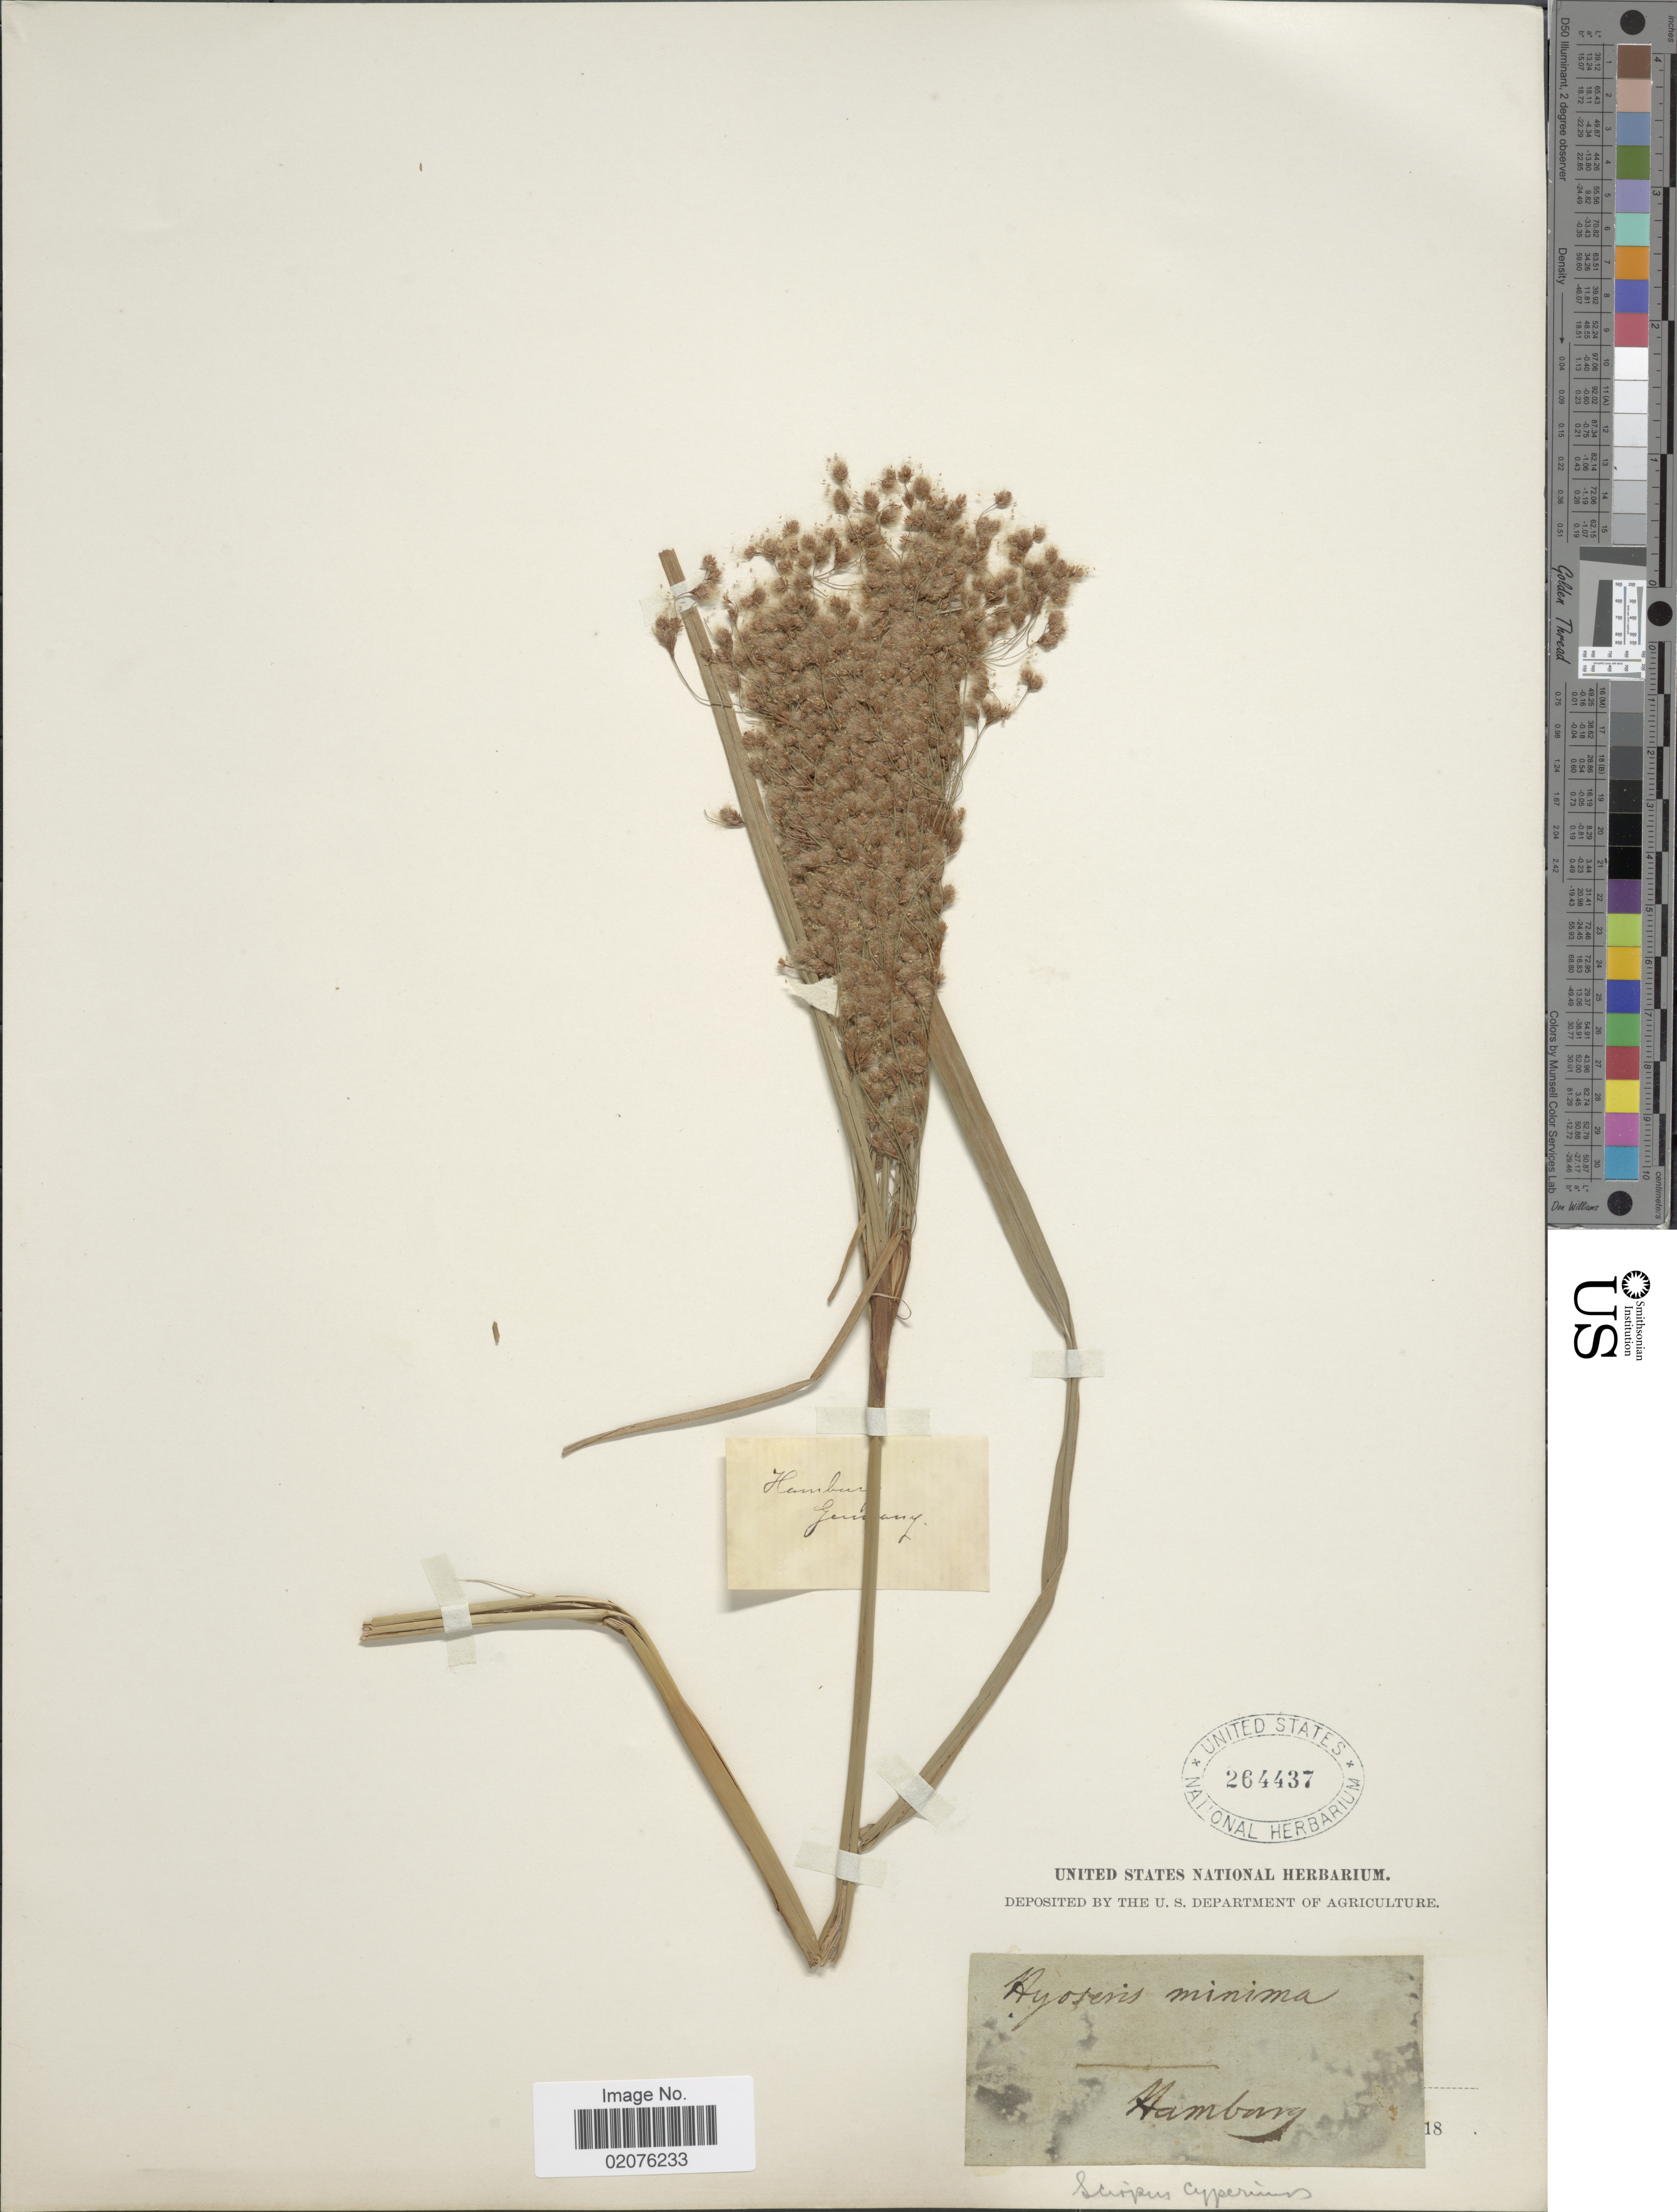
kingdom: Plantae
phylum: Tracheophyta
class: Liliopsida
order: Poales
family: Cyperaceae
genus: Scirpus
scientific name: Scirpus cyperinus (L.) Kunth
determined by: Strong, Mark T., (BOT), Smithsonian Institution - National Museum of Natural History (UNITED STATES)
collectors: U.S. National Herbarium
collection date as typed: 18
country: Germany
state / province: Hamburg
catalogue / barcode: US 264437